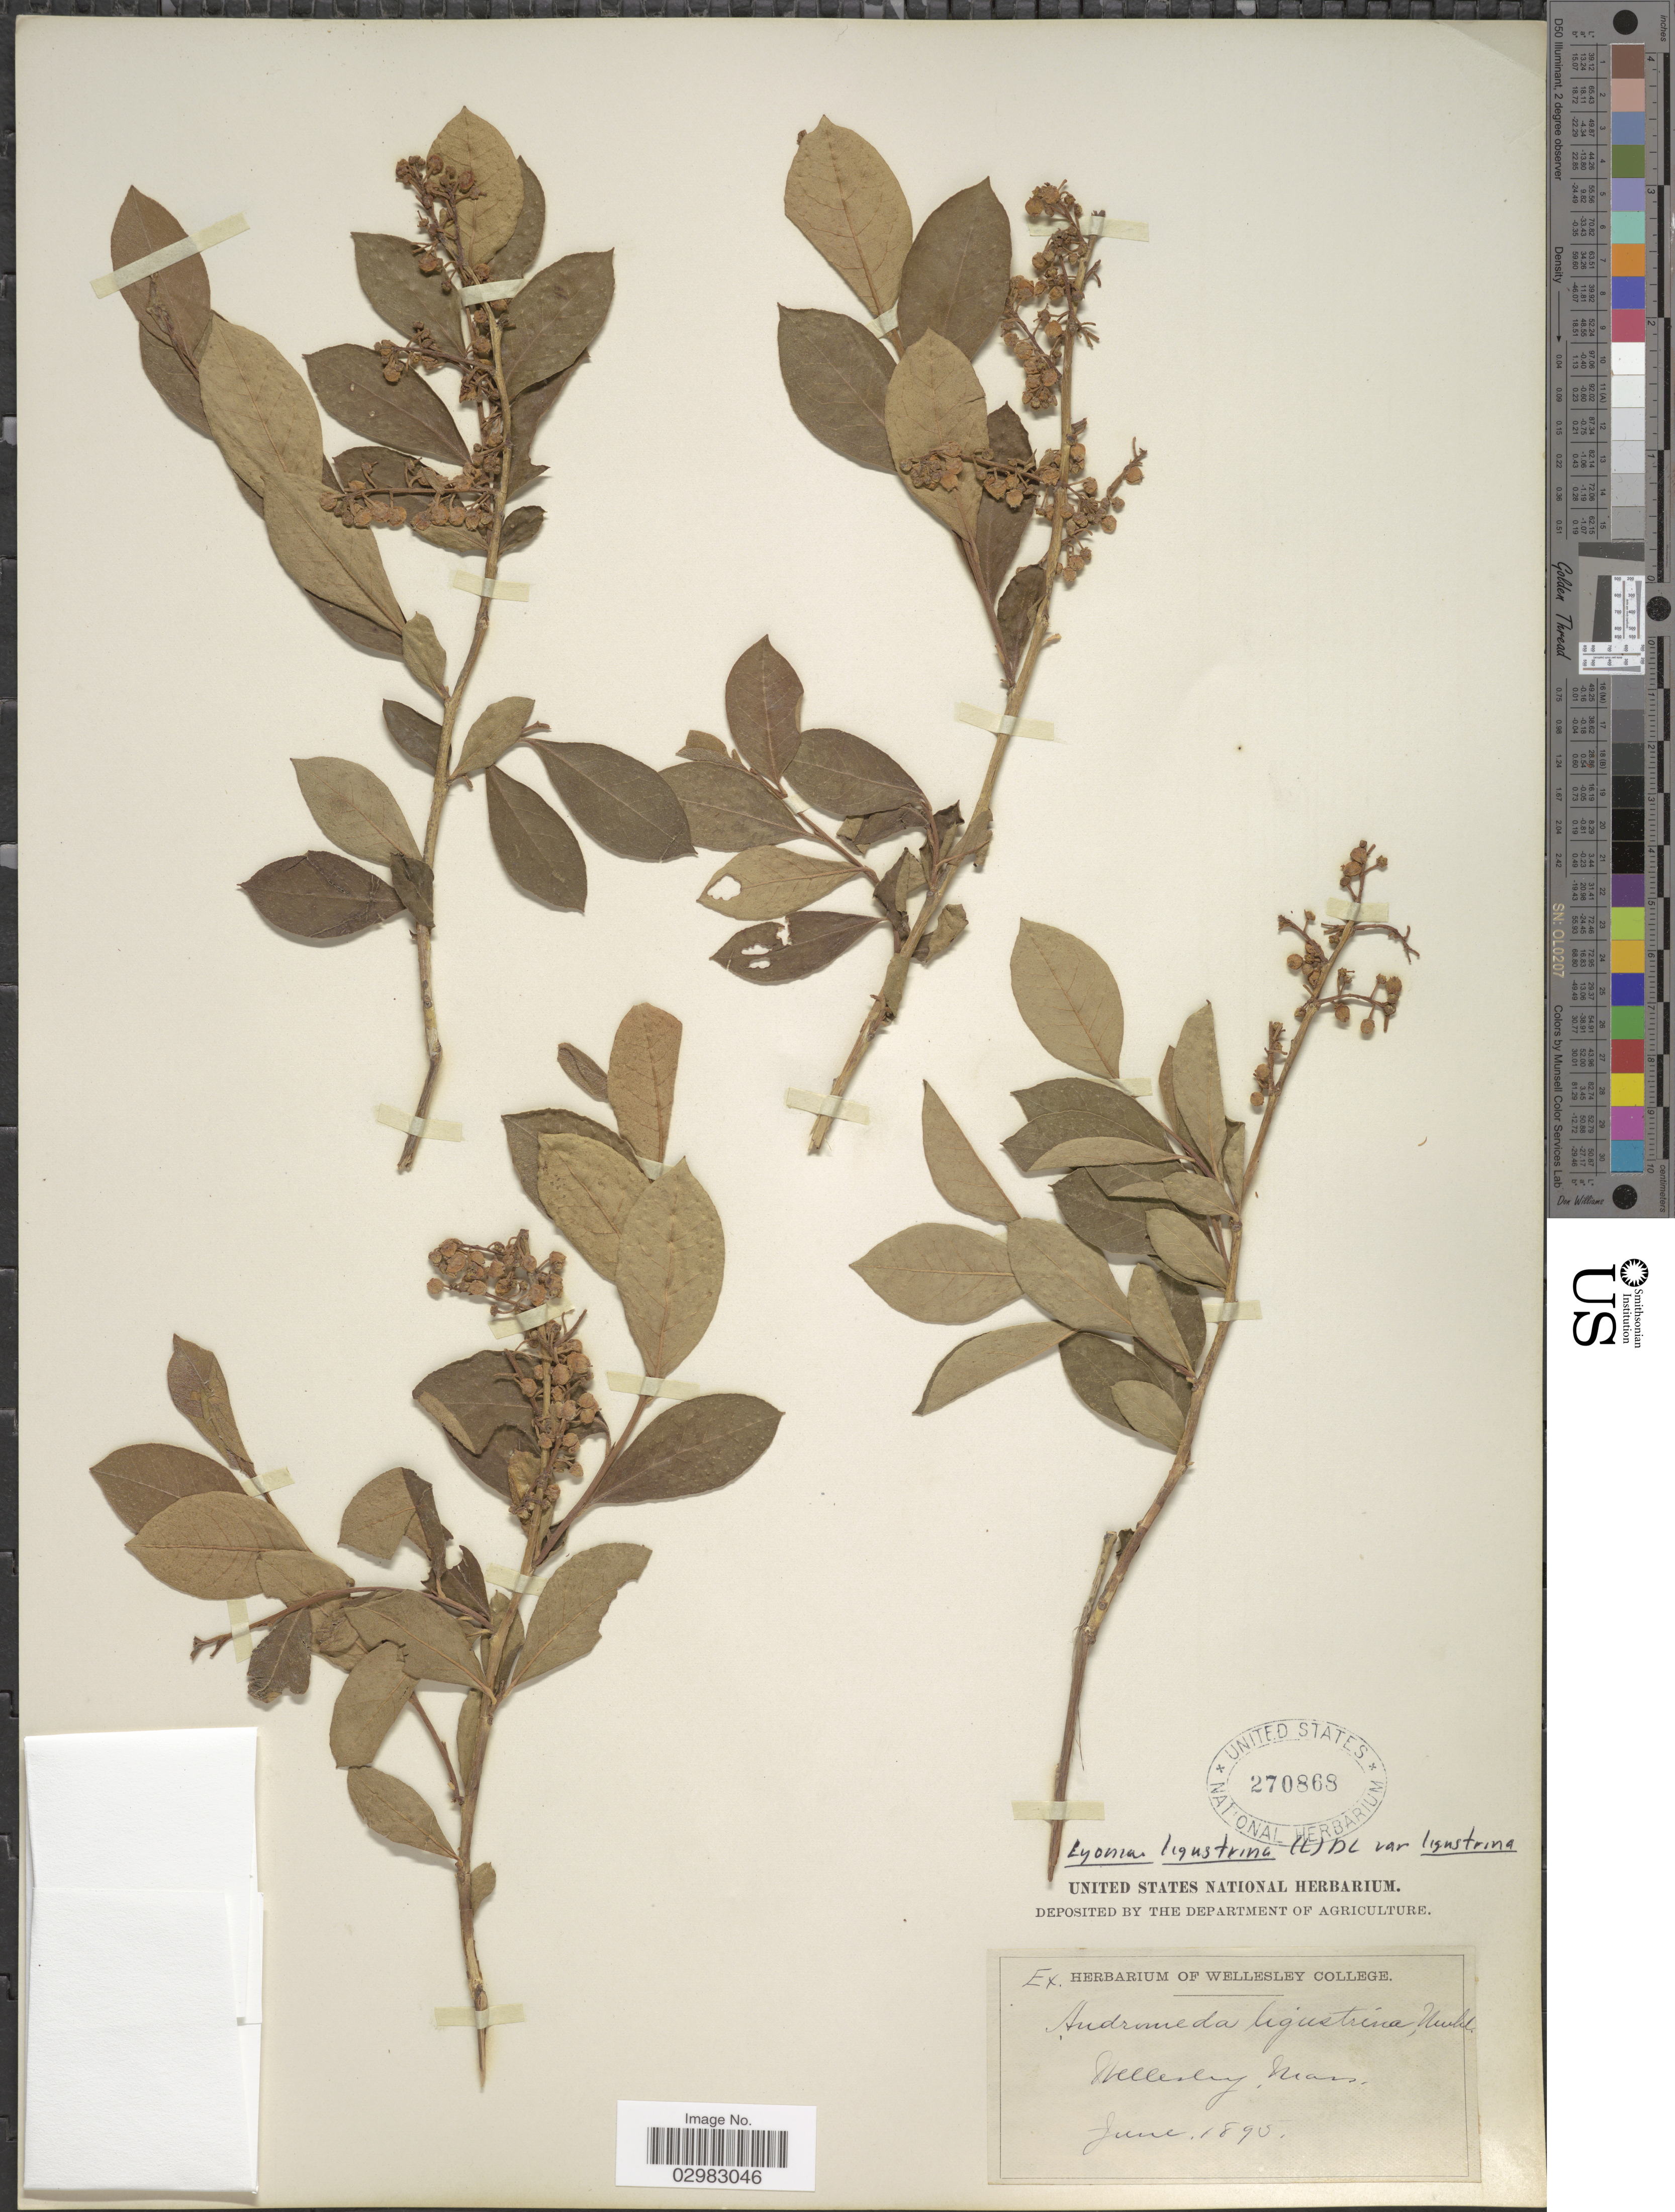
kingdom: Plantae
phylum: Tracheophyta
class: Magnoliopsida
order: Ericales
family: Ericaceae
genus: Lyonia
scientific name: Lyonia ligustrina var. ligustrina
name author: (L.) DC.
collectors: ex herb. Wellesley College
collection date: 1890-06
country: United States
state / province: Massachusetts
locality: Wellesley, Mass.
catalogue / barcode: US 270868